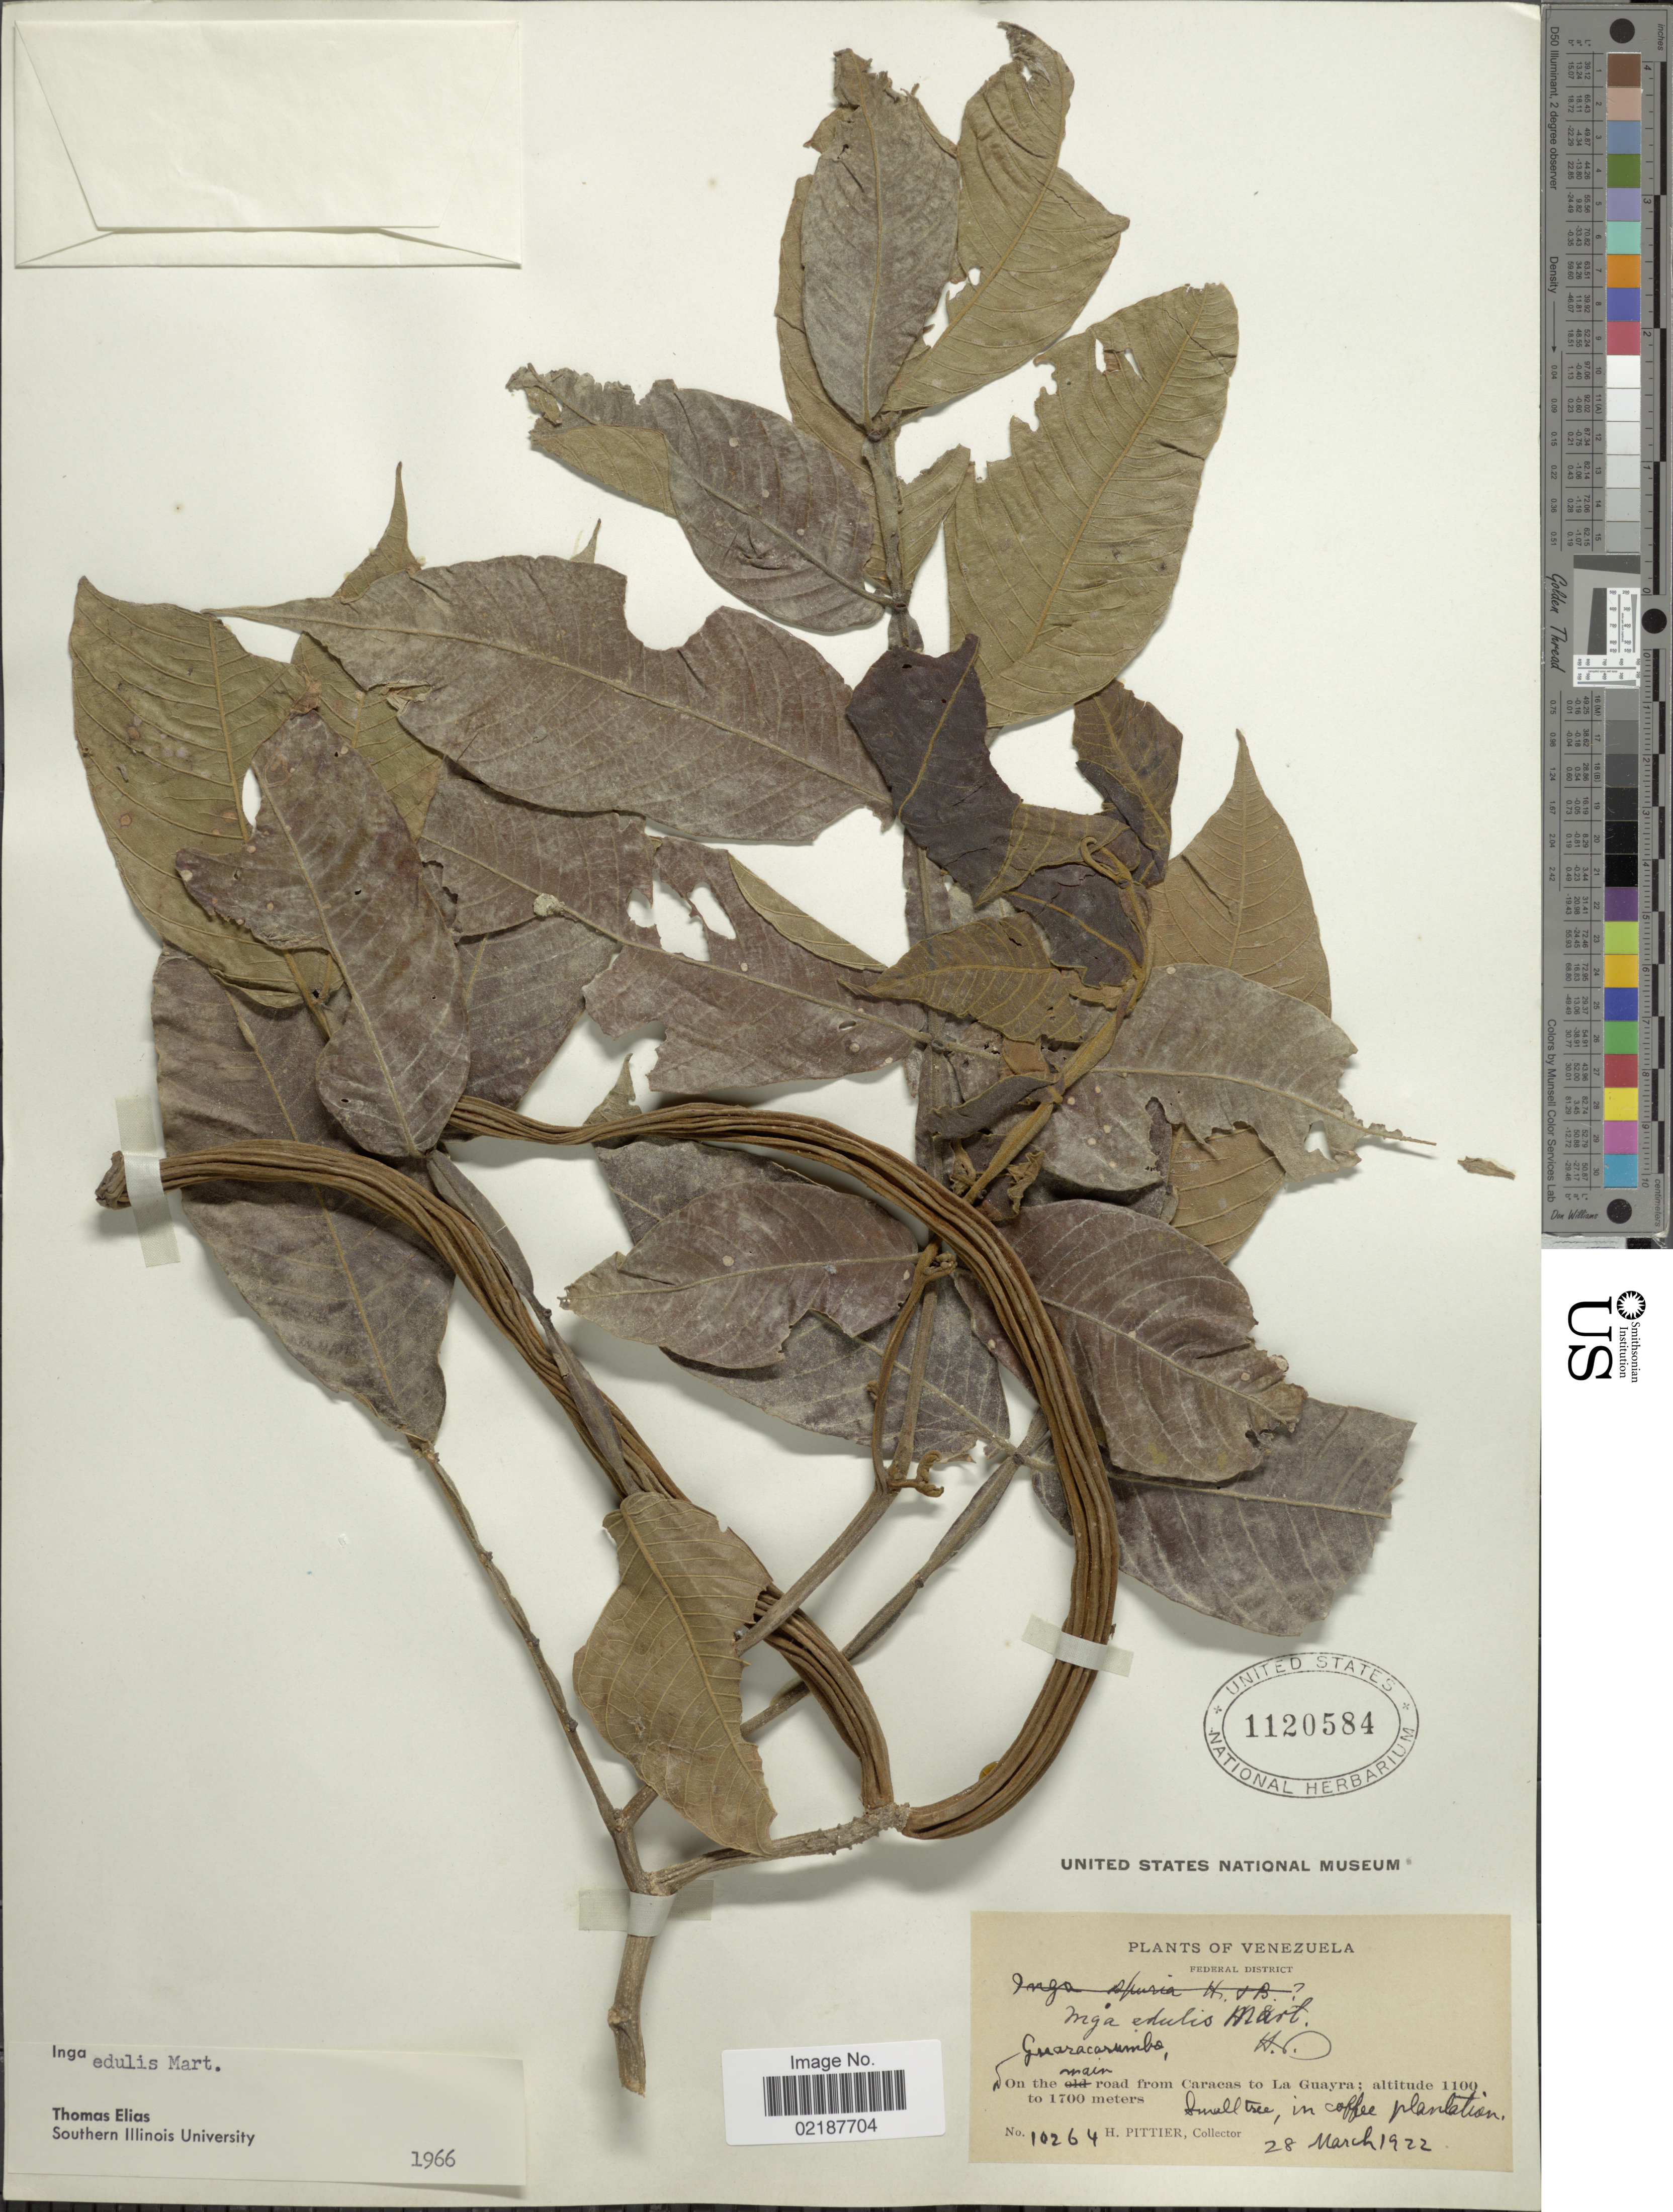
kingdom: Plantae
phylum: Tracheophyta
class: Magnoliopsida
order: Fabales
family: Fabaceae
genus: Inga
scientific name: Inga edulis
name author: Mart.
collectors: H. F. Pittier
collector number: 10264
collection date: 1922-03-28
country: Venezuela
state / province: Distrito Federal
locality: Federal District, Guaracarumba, on the main road from Caracas to La Guayra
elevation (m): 1700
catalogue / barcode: US 1120584